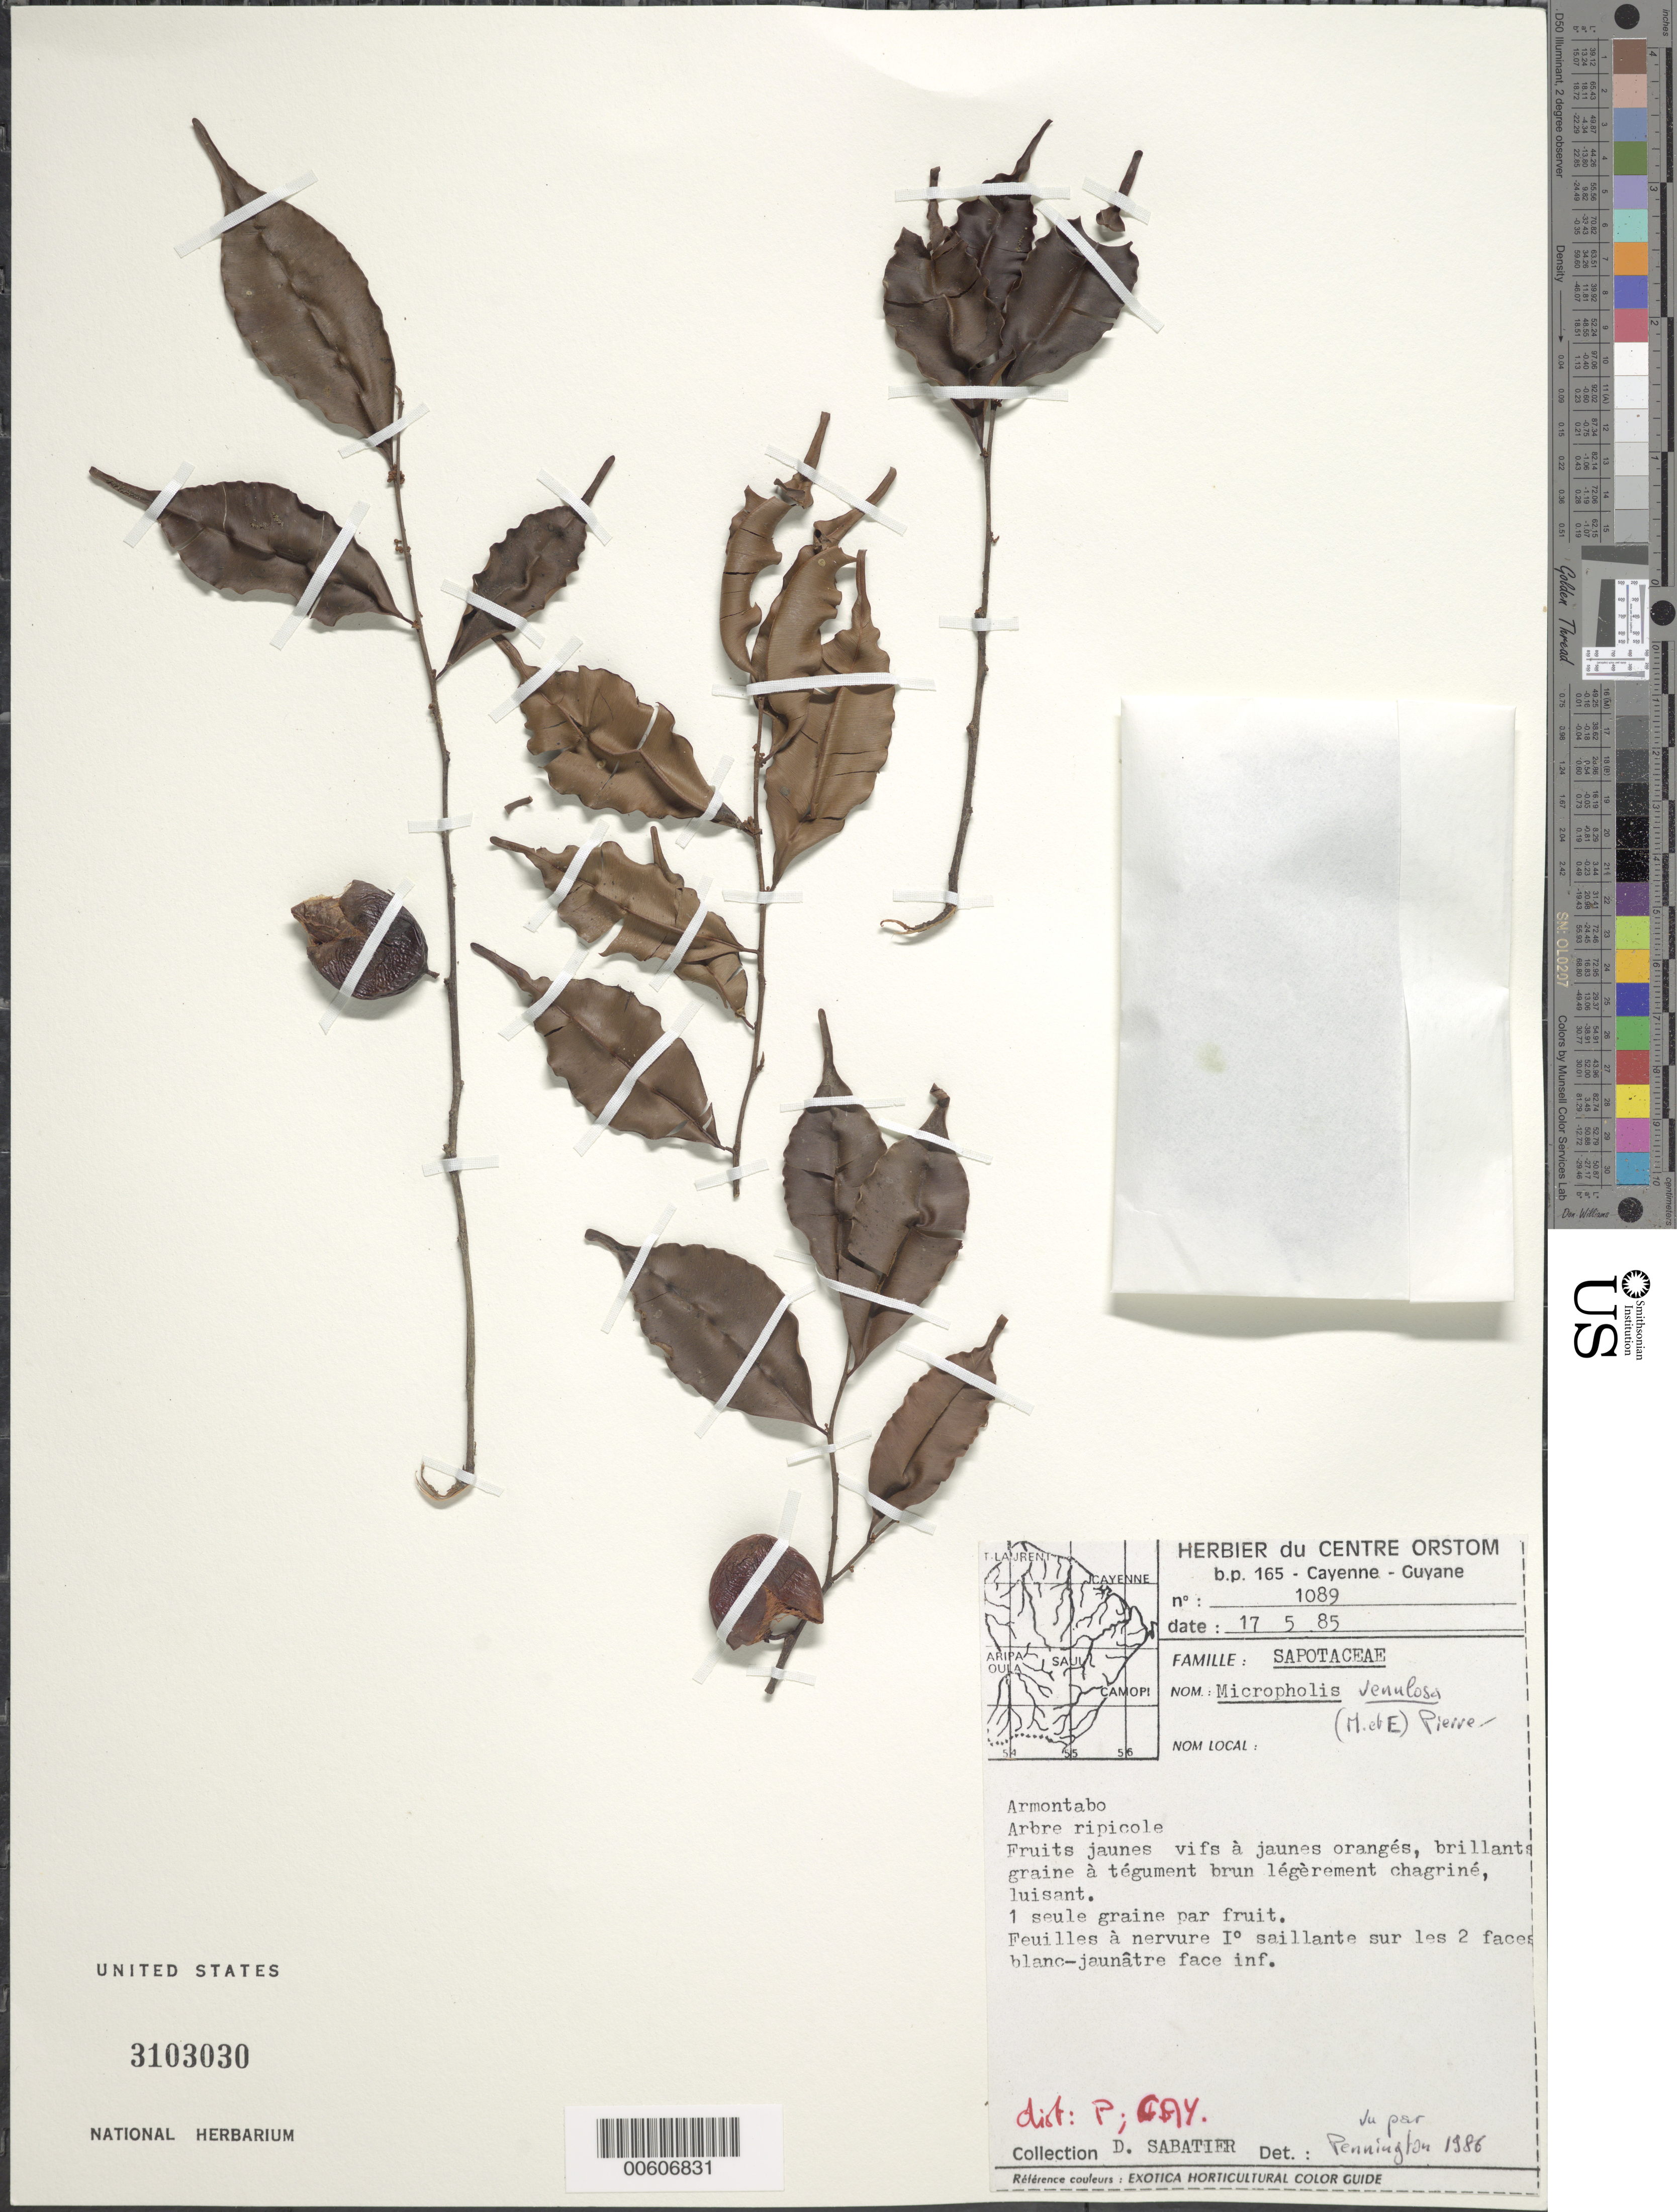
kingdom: Plantae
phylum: Tracheophyta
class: Magnoliopsida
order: Ericales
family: Sapotaceae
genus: Micropholis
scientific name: Micropholis venulosa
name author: (Mart. & Eichler) Pierre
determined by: Pennington, T. D., (K)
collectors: D. Sabatier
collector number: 1089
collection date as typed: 17-May-85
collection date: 1985-05-17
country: French Guiana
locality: Fleuve Oyapock, crique Armontabo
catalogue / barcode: US 3103030